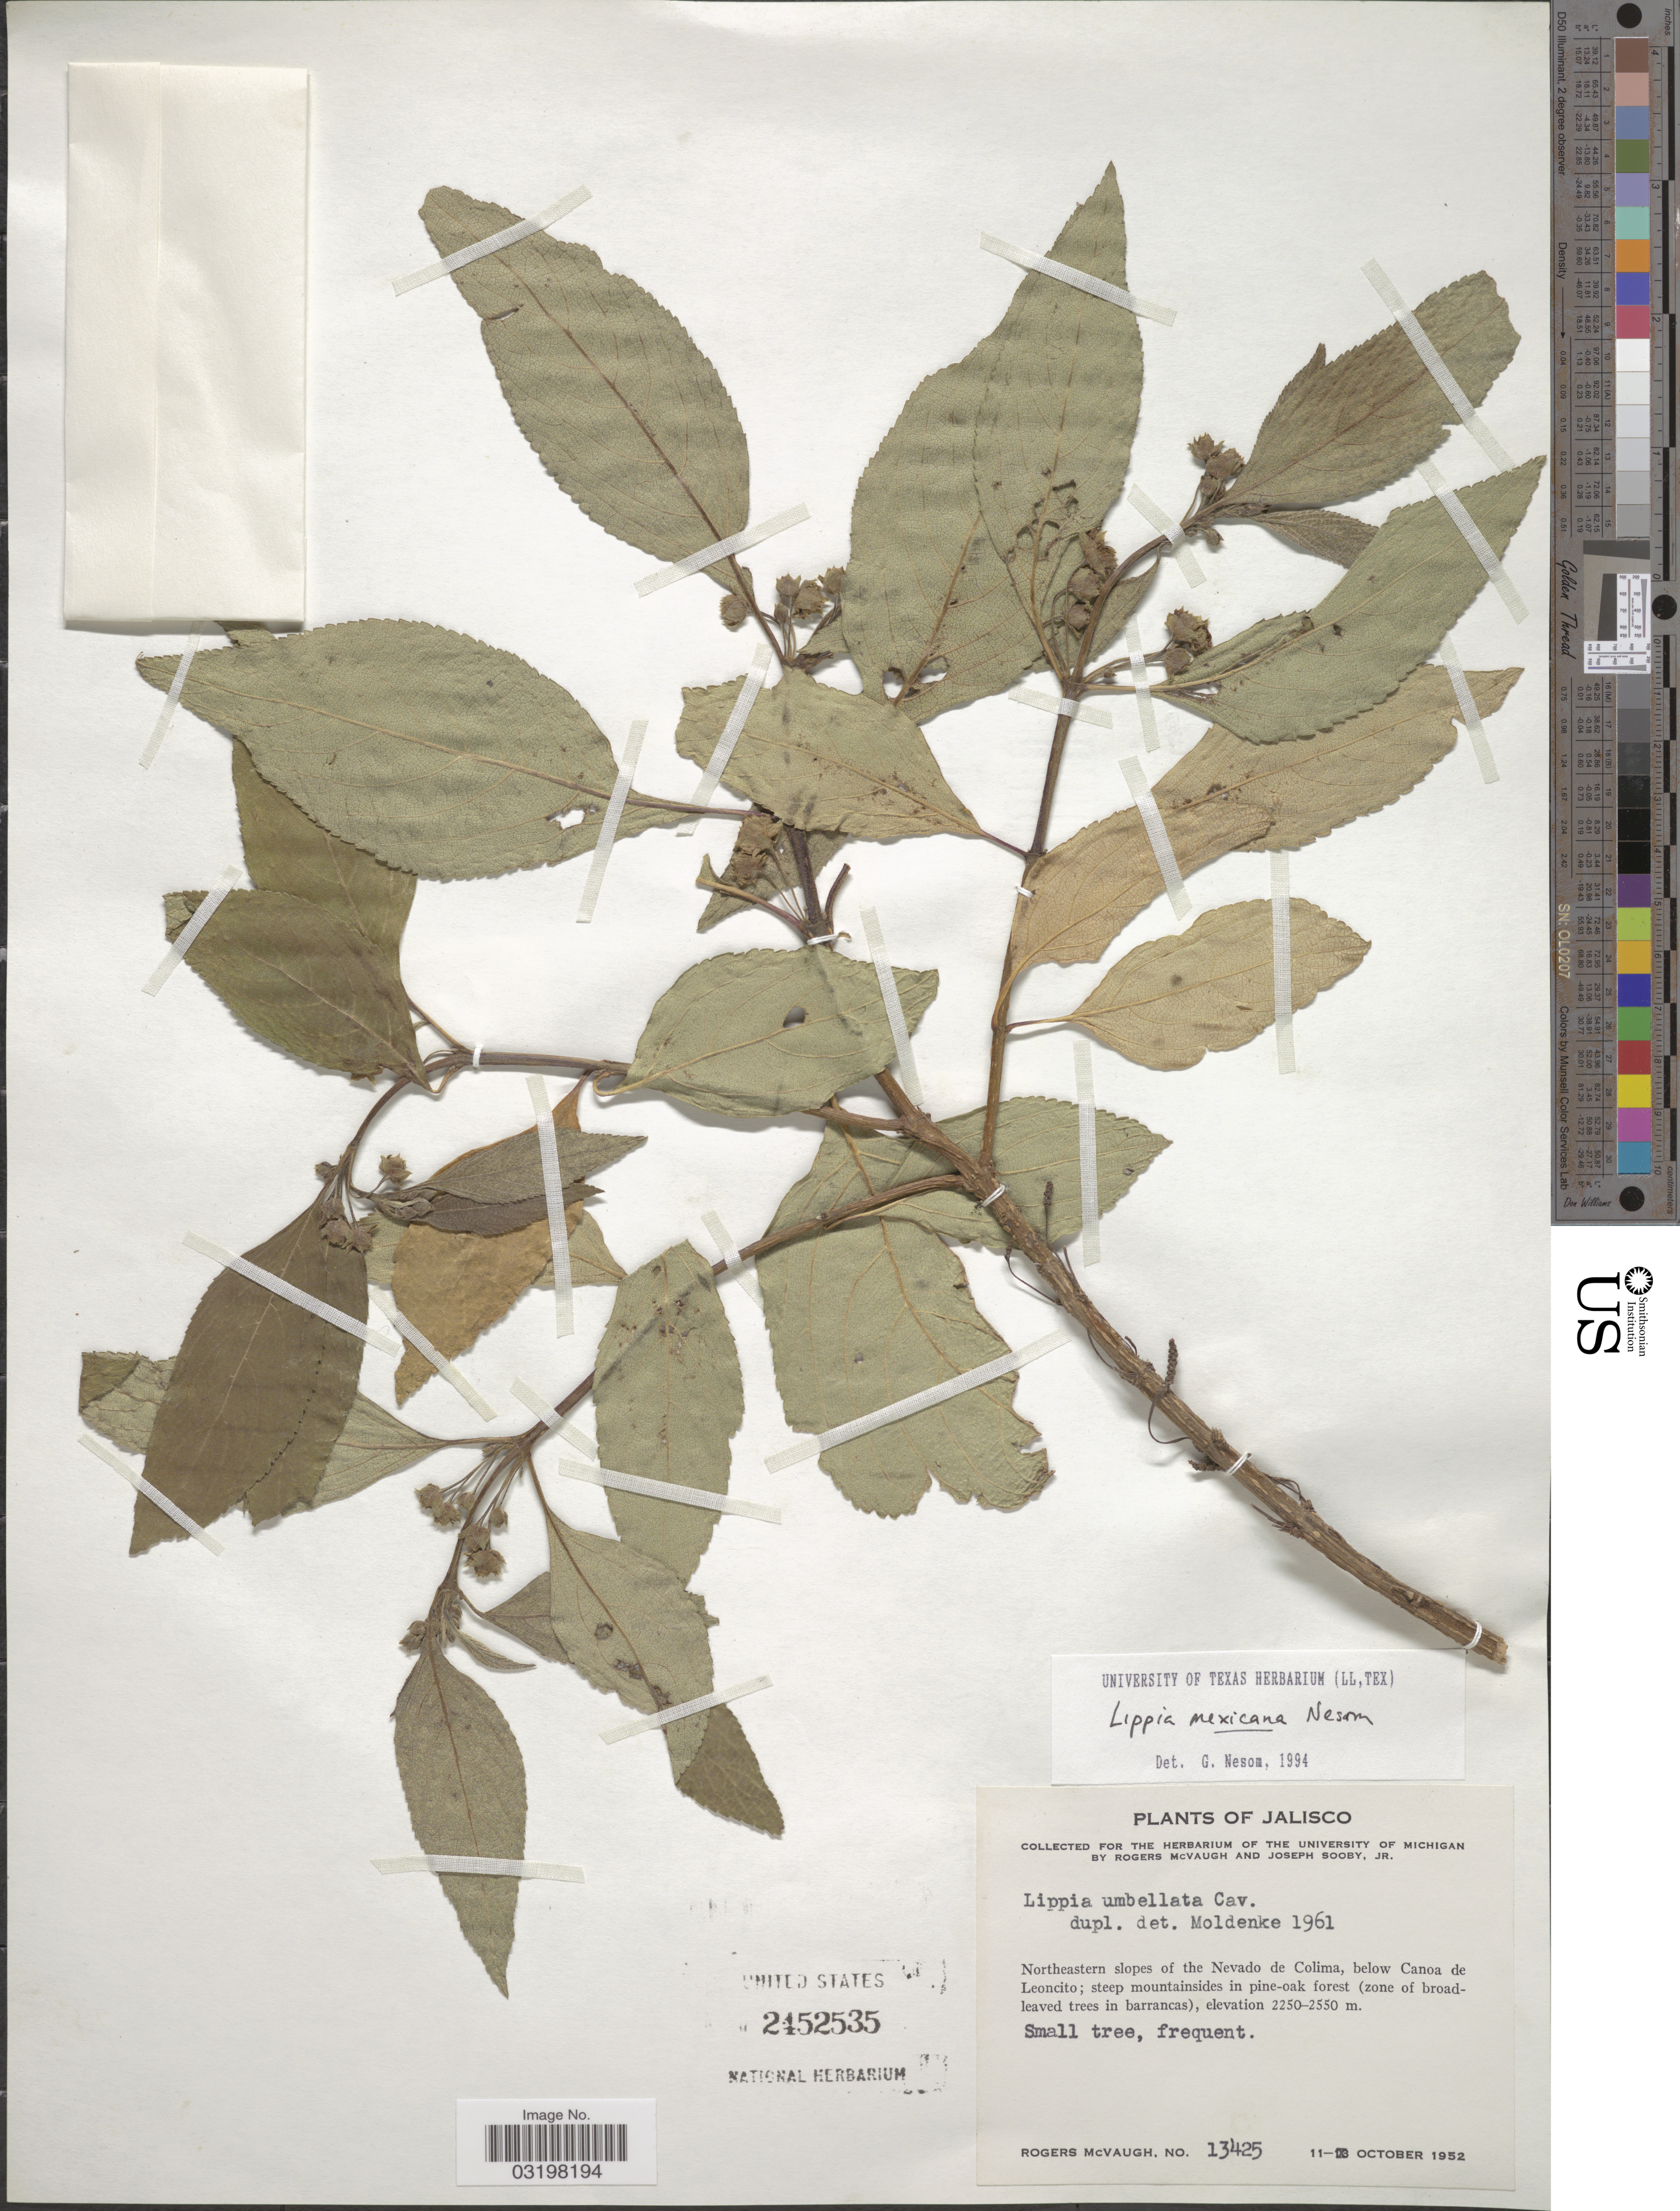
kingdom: Plantae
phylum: Tracheophyta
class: Magnoliopsida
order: Lamiales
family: Verbenaceae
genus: Lippia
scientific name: Lippia mexicana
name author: G.L. Nesom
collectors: R. McVaugh & J. Sooby Jr.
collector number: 13425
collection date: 1952-10-11/1952-10-23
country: Mexico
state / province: Jalisco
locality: Northeastern slopes of the Nevado de Colima, below Canoa de Leoncito.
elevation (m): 2250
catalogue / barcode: US 2452535